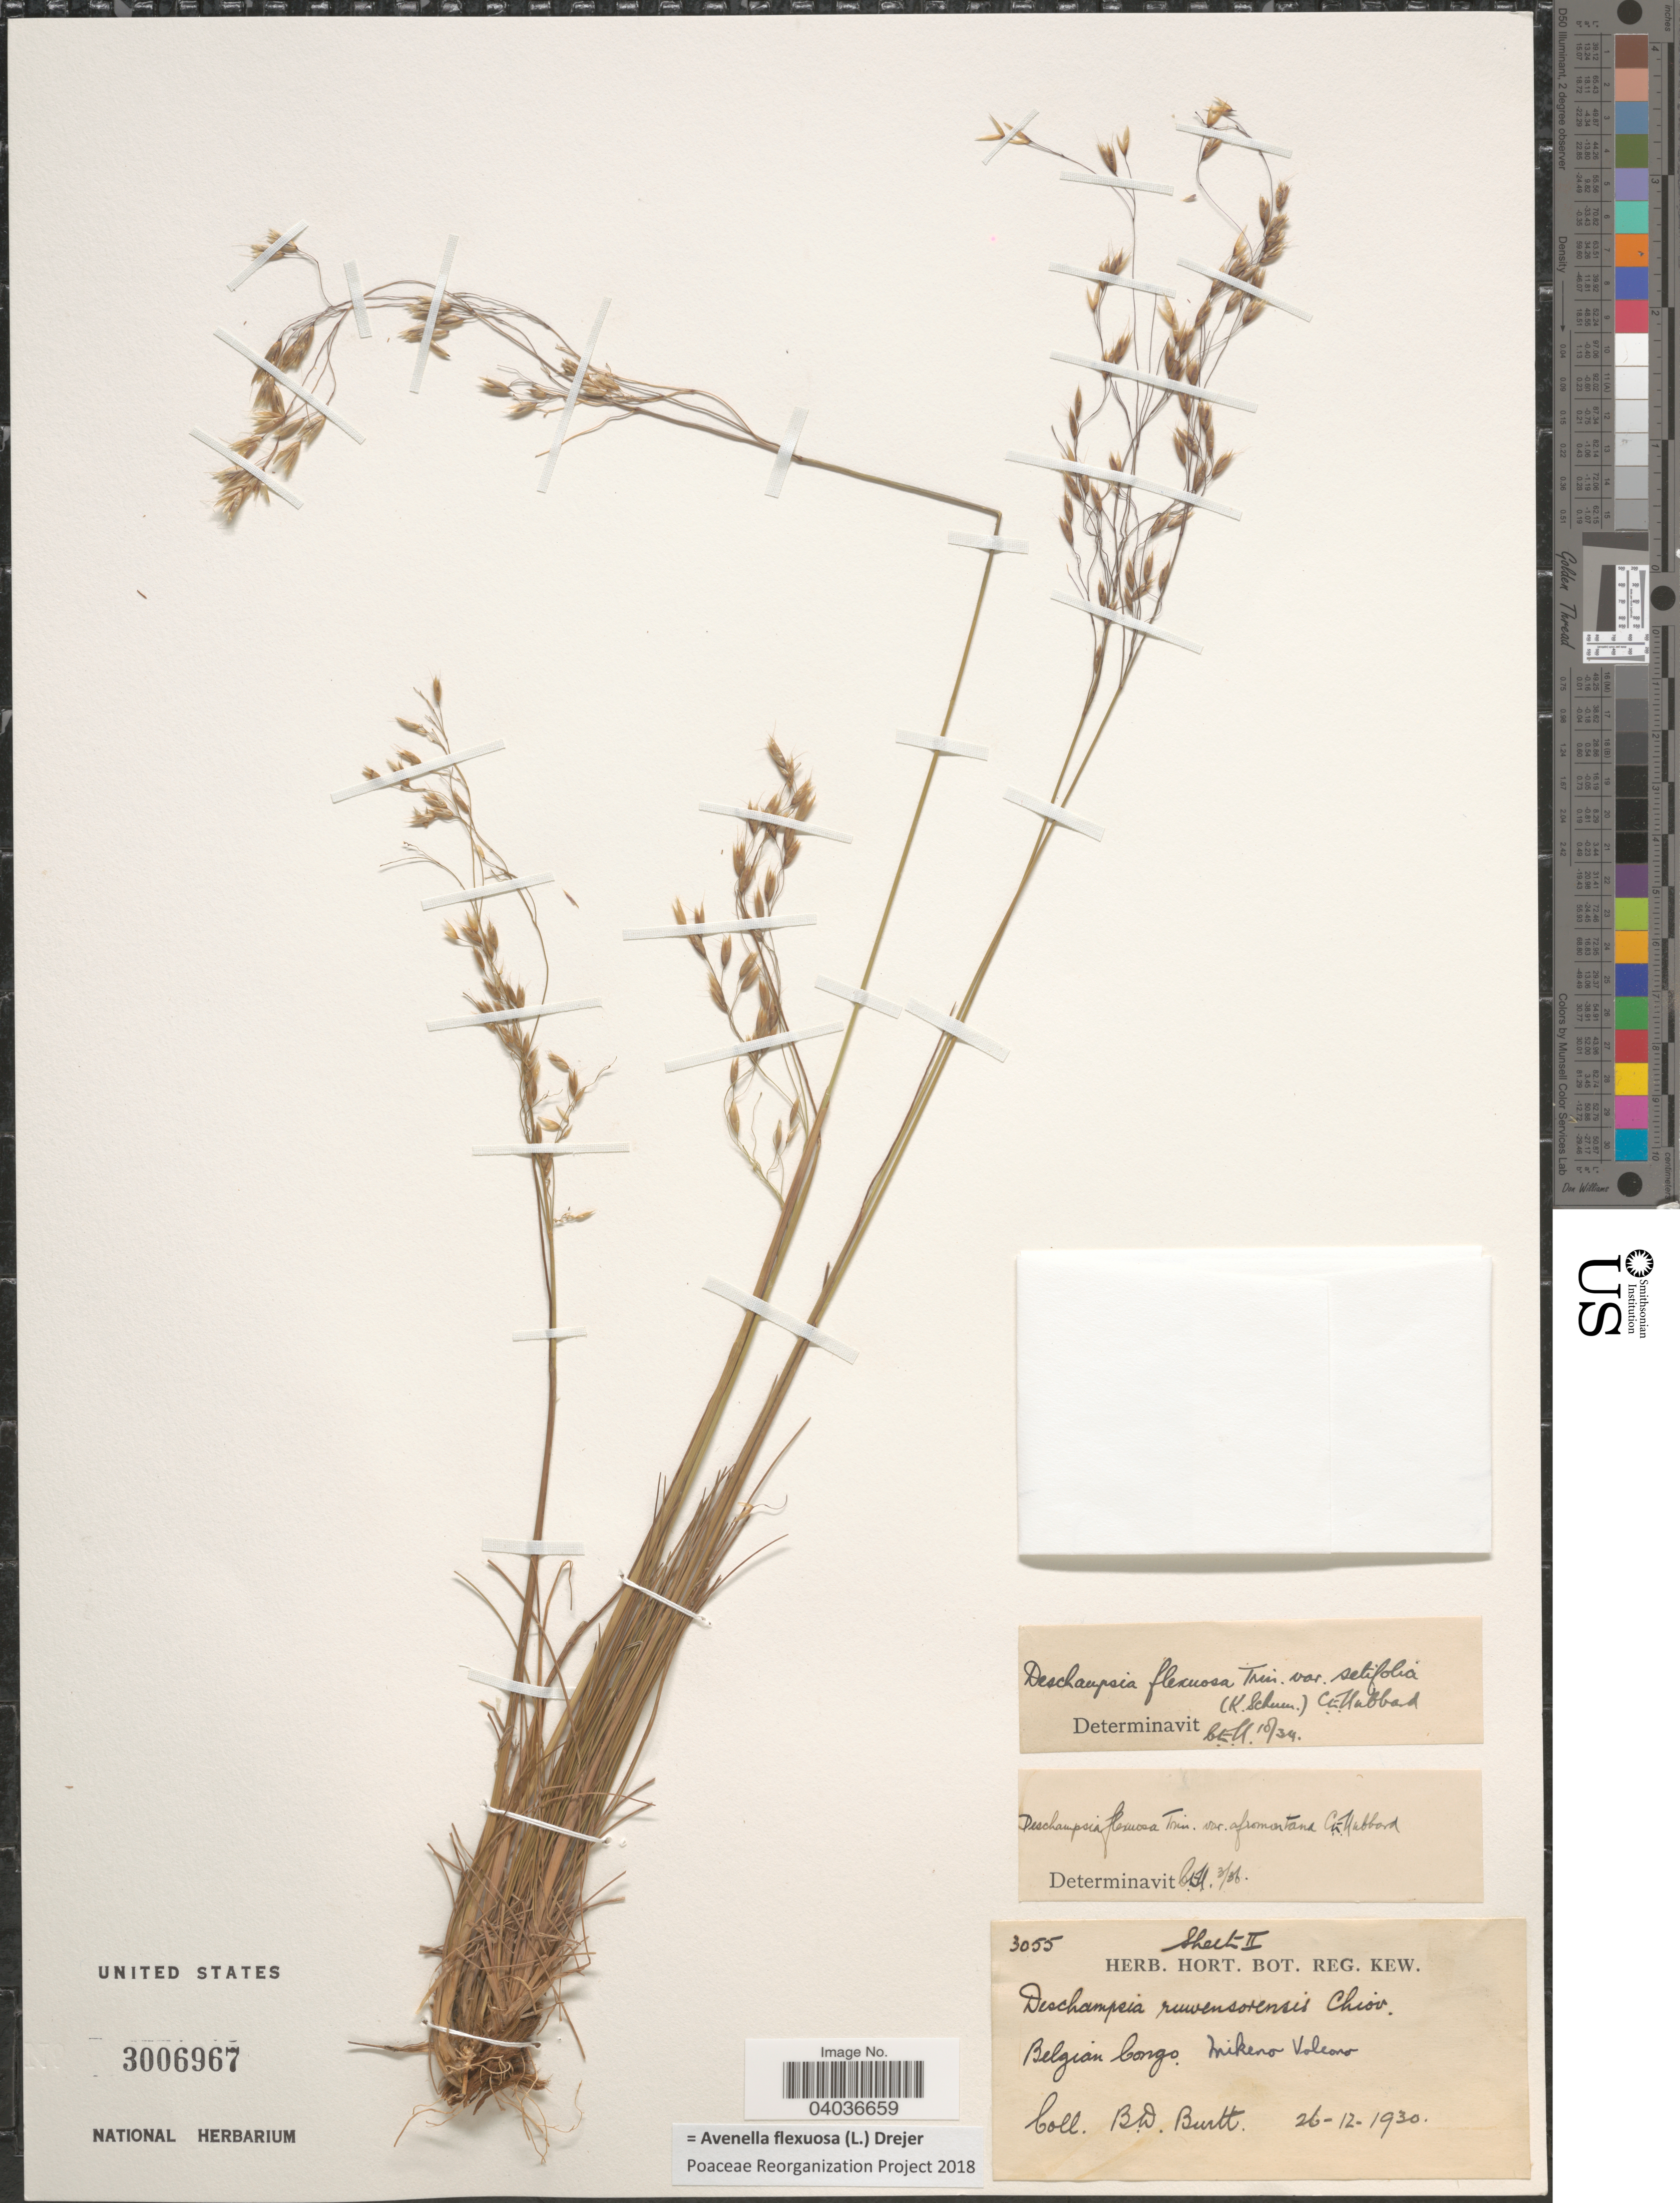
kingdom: Plantae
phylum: Tracheophyta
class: Liliopsida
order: Poales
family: Poaceae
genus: Avenella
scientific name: Avenella flexuosa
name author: (L.) Drejer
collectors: B. D. Burtt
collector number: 3055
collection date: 1930-12-26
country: Congo, Democratic Republic of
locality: Belgian Congo. Mikeno Volcano.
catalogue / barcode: US 3006967